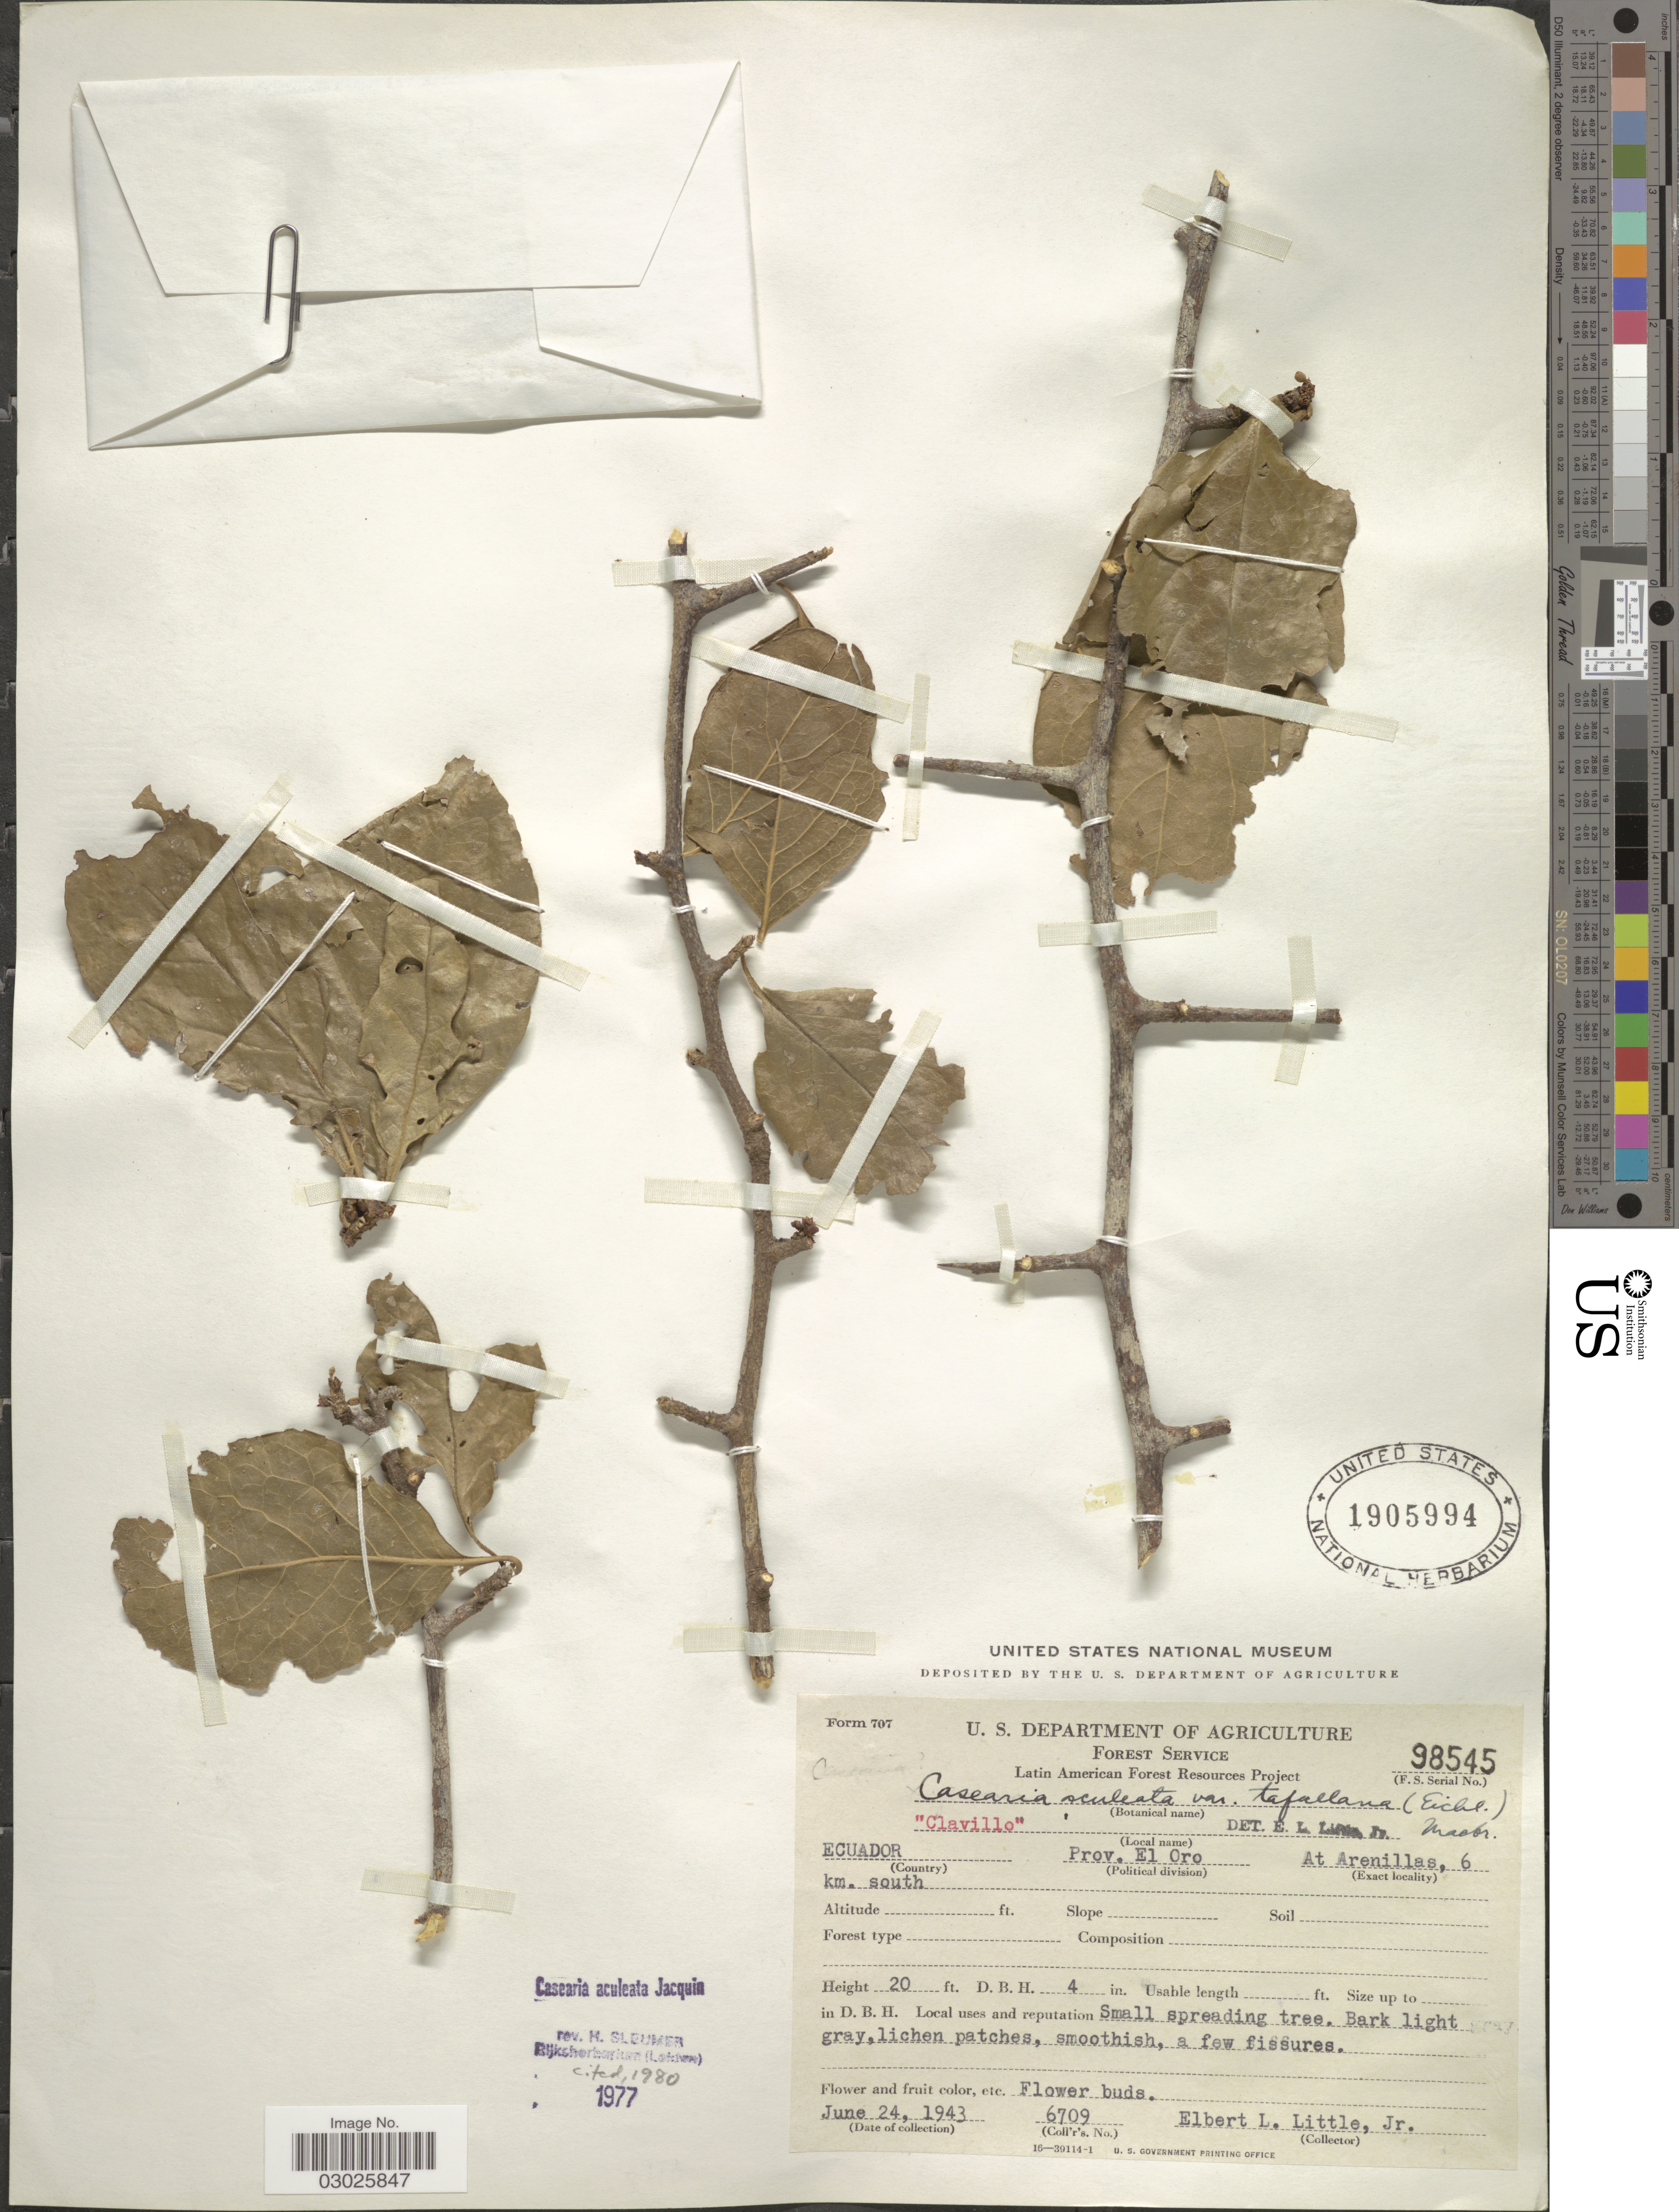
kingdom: Plantae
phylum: Tracheophyta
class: Magnoliopsida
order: Malpighiales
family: Salicaceae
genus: Casearia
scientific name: Casearia aculeata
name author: Jacq.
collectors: E. L. Little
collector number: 6709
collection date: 1943-06-24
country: Ecuador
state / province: El Oro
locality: At Arenillas, 6 km. south.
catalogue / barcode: US 1905994